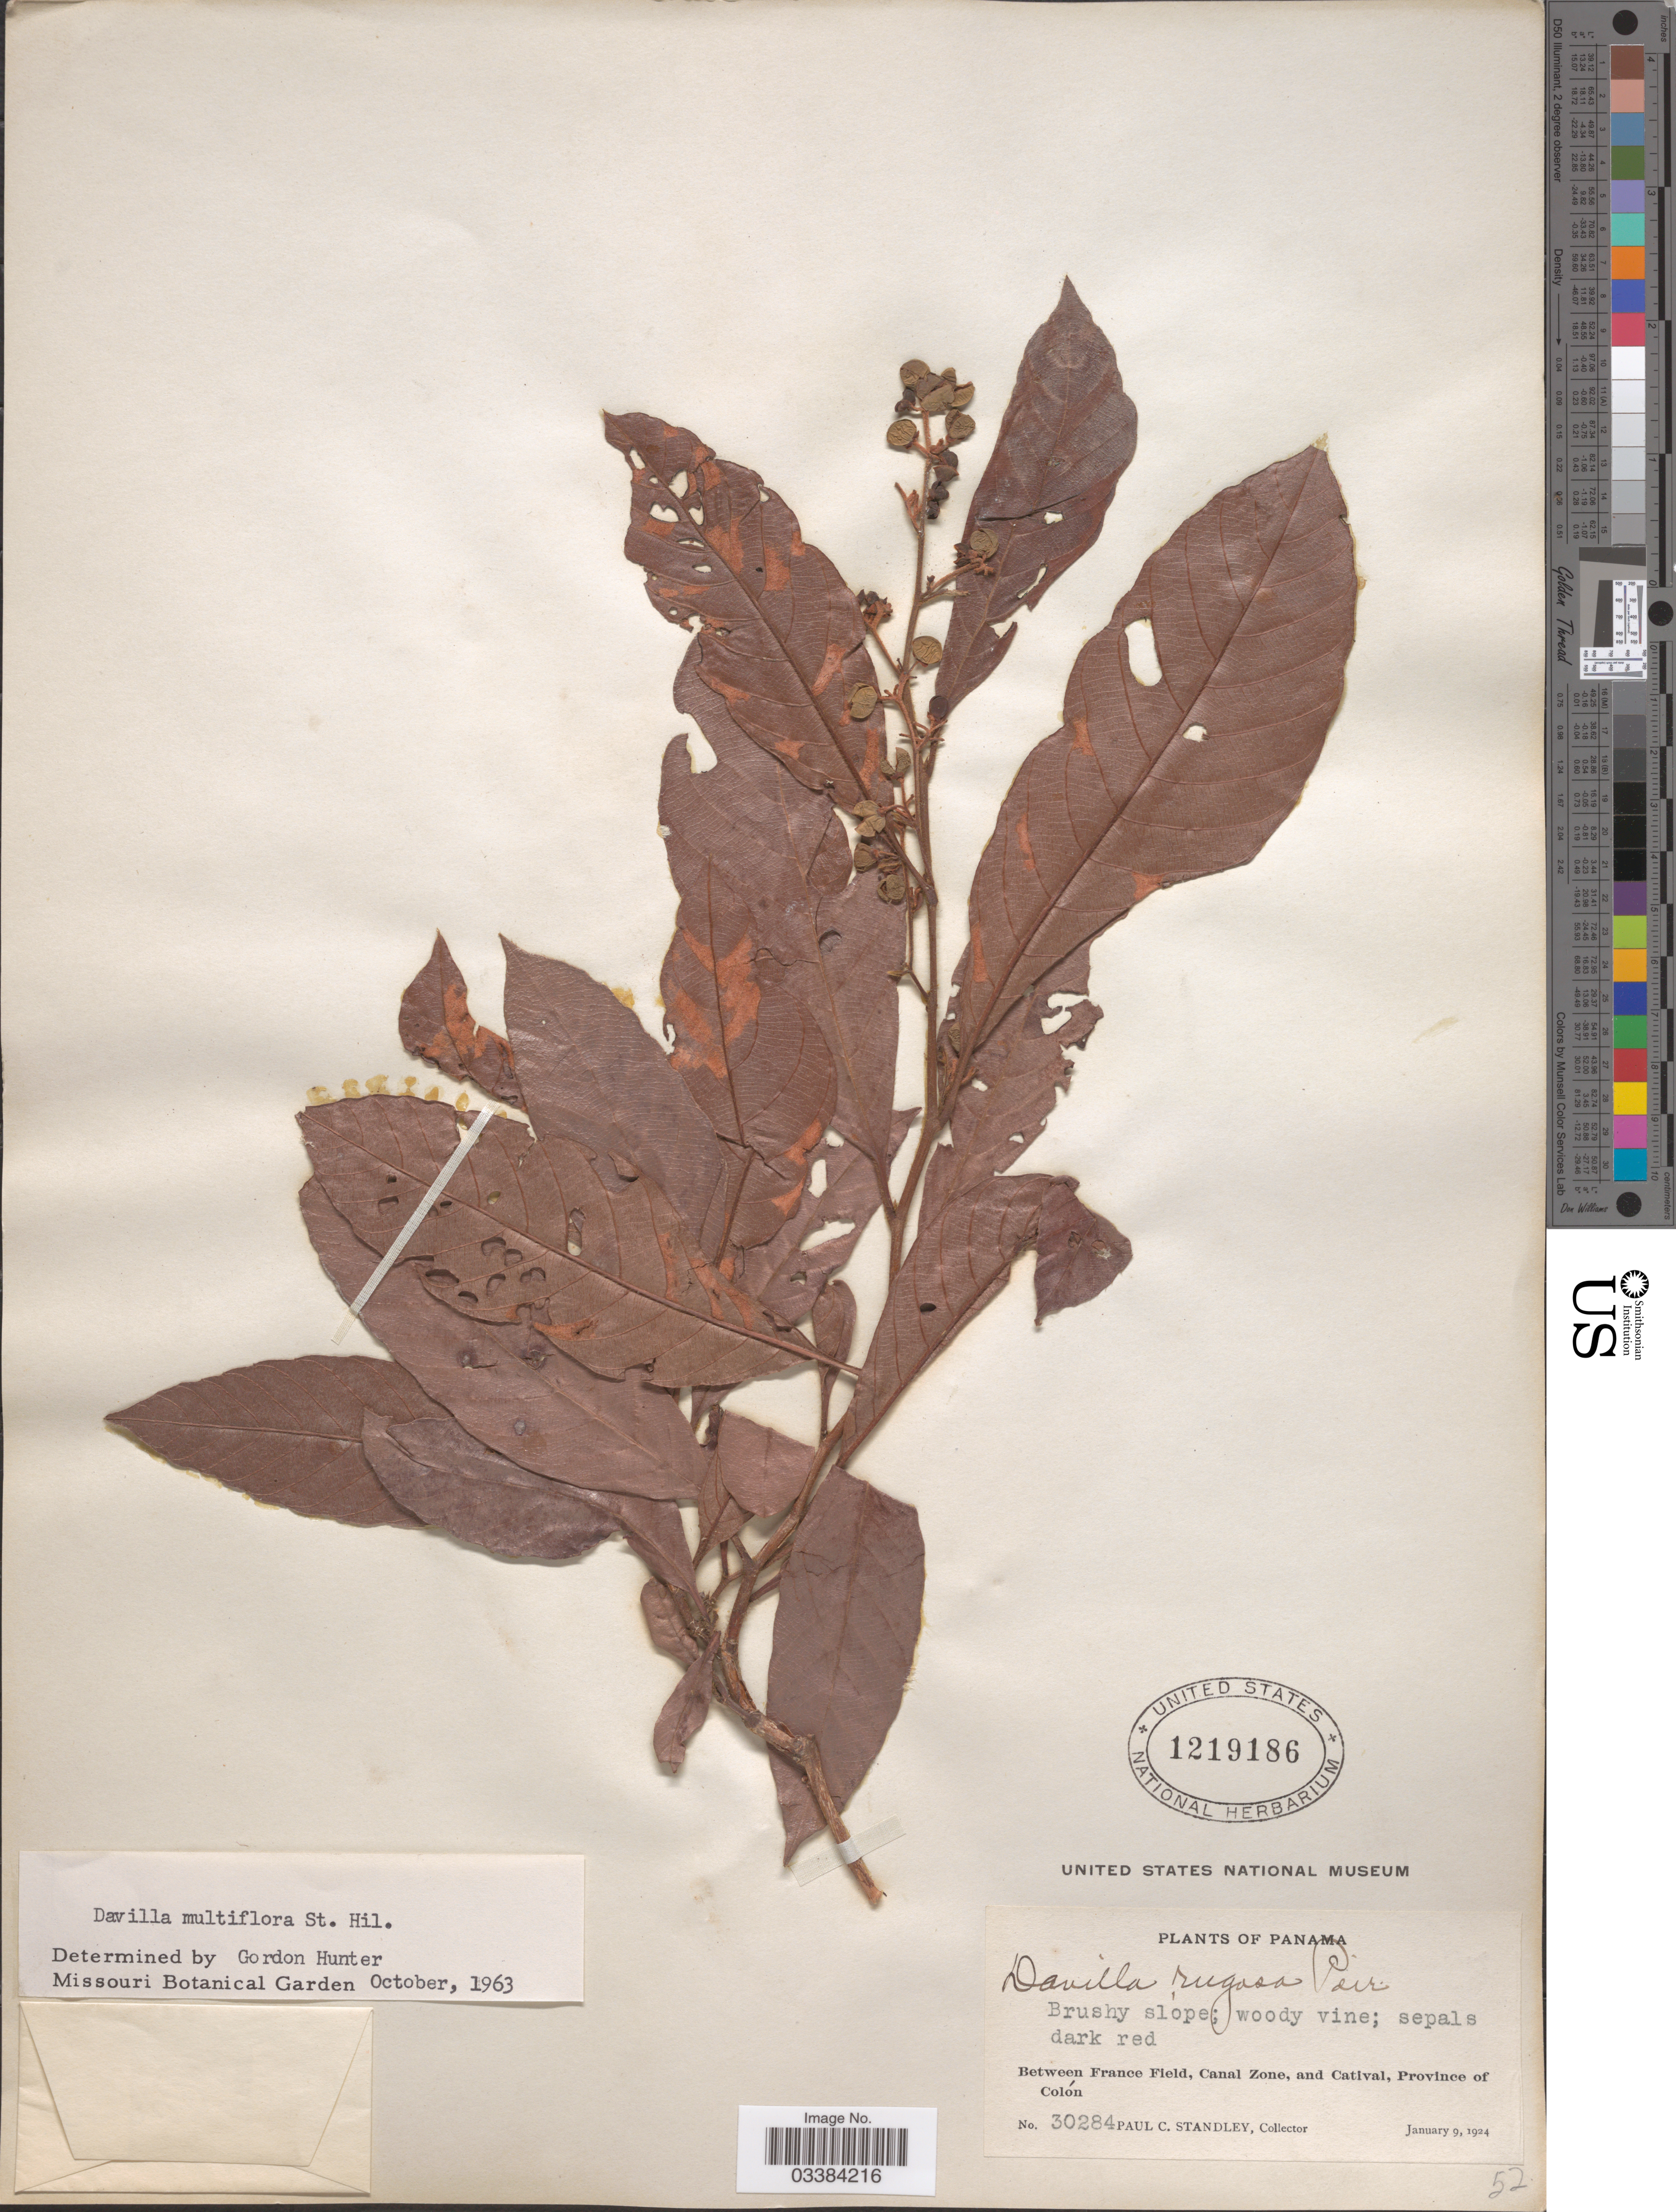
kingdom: Plantae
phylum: Tracheophyta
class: Magnoliopsida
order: Dilleniales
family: Dilleniaceae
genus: Davilla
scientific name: Davilla rugosa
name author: Poir.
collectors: P. C. Standley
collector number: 30284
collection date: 1924-01-09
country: Panama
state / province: Colón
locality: Between France Field, Canal Zone, and Catival.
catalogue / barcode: US 1219186